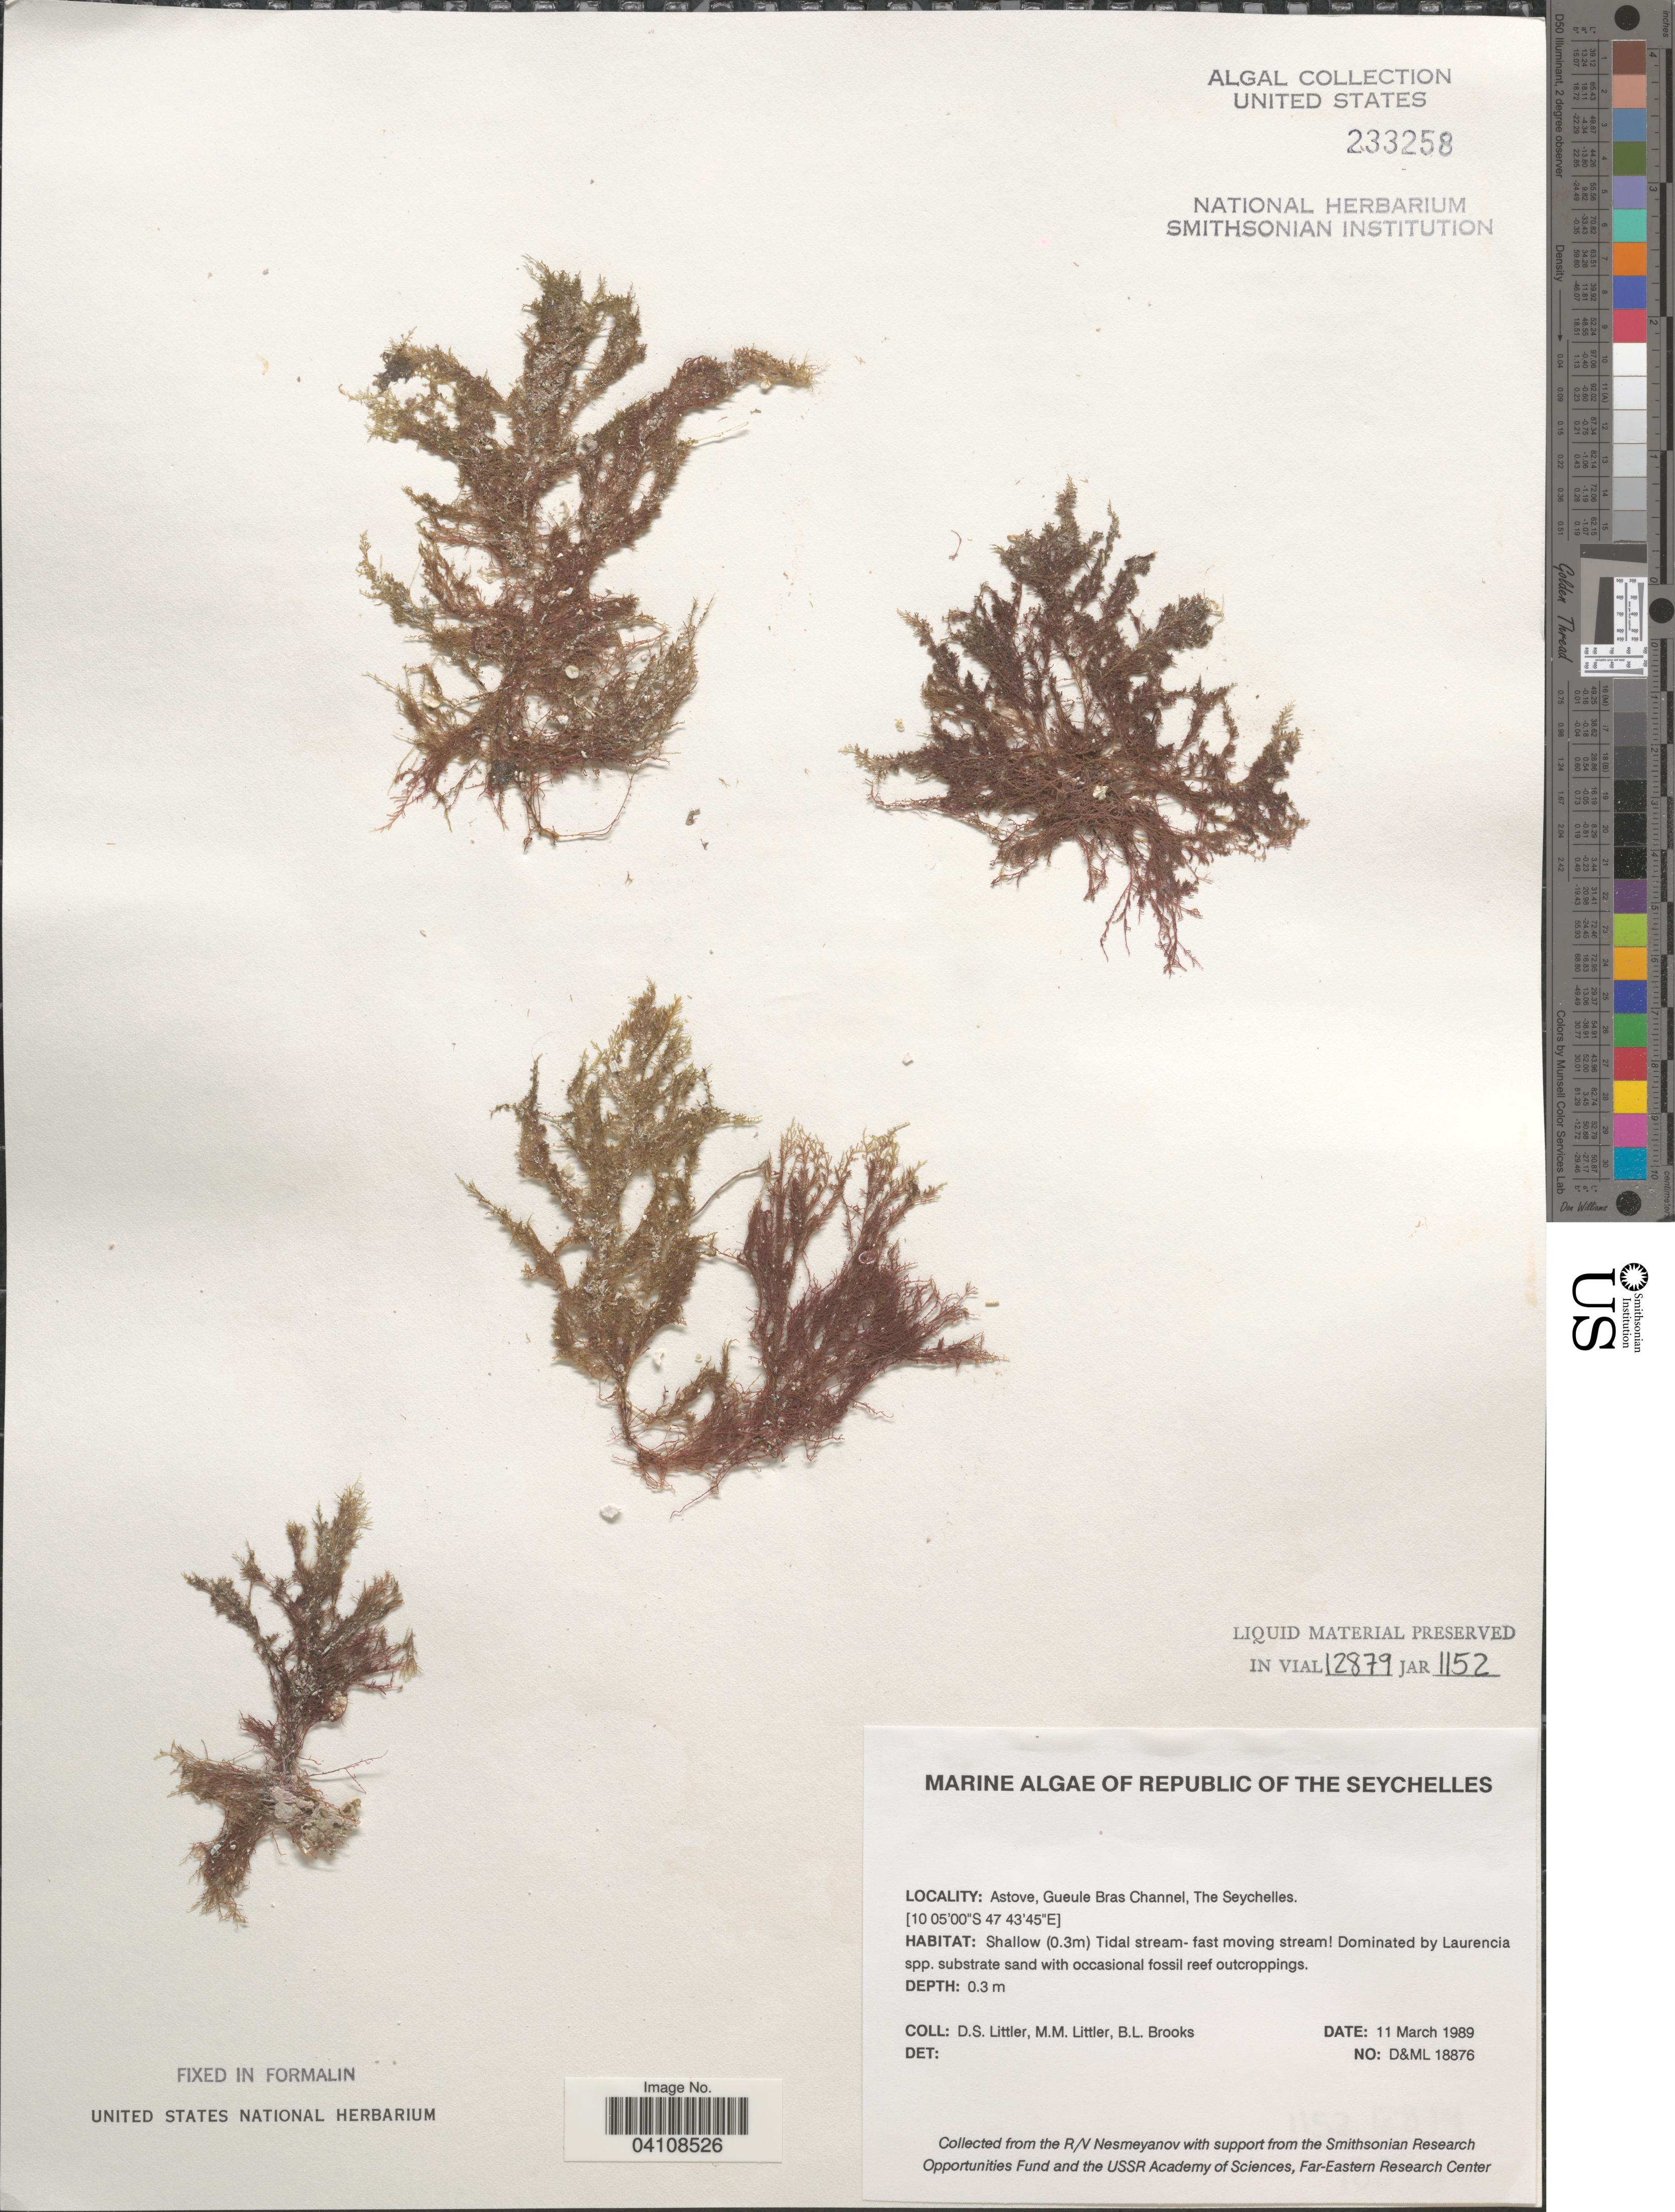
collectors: D. S. Littler & B. Brooks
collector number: D&ML18876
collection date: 1989-03-11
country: Seychelles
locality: Republic of The Seychelles. Astove, Gueule Bras Channel.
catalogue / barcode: US 233258